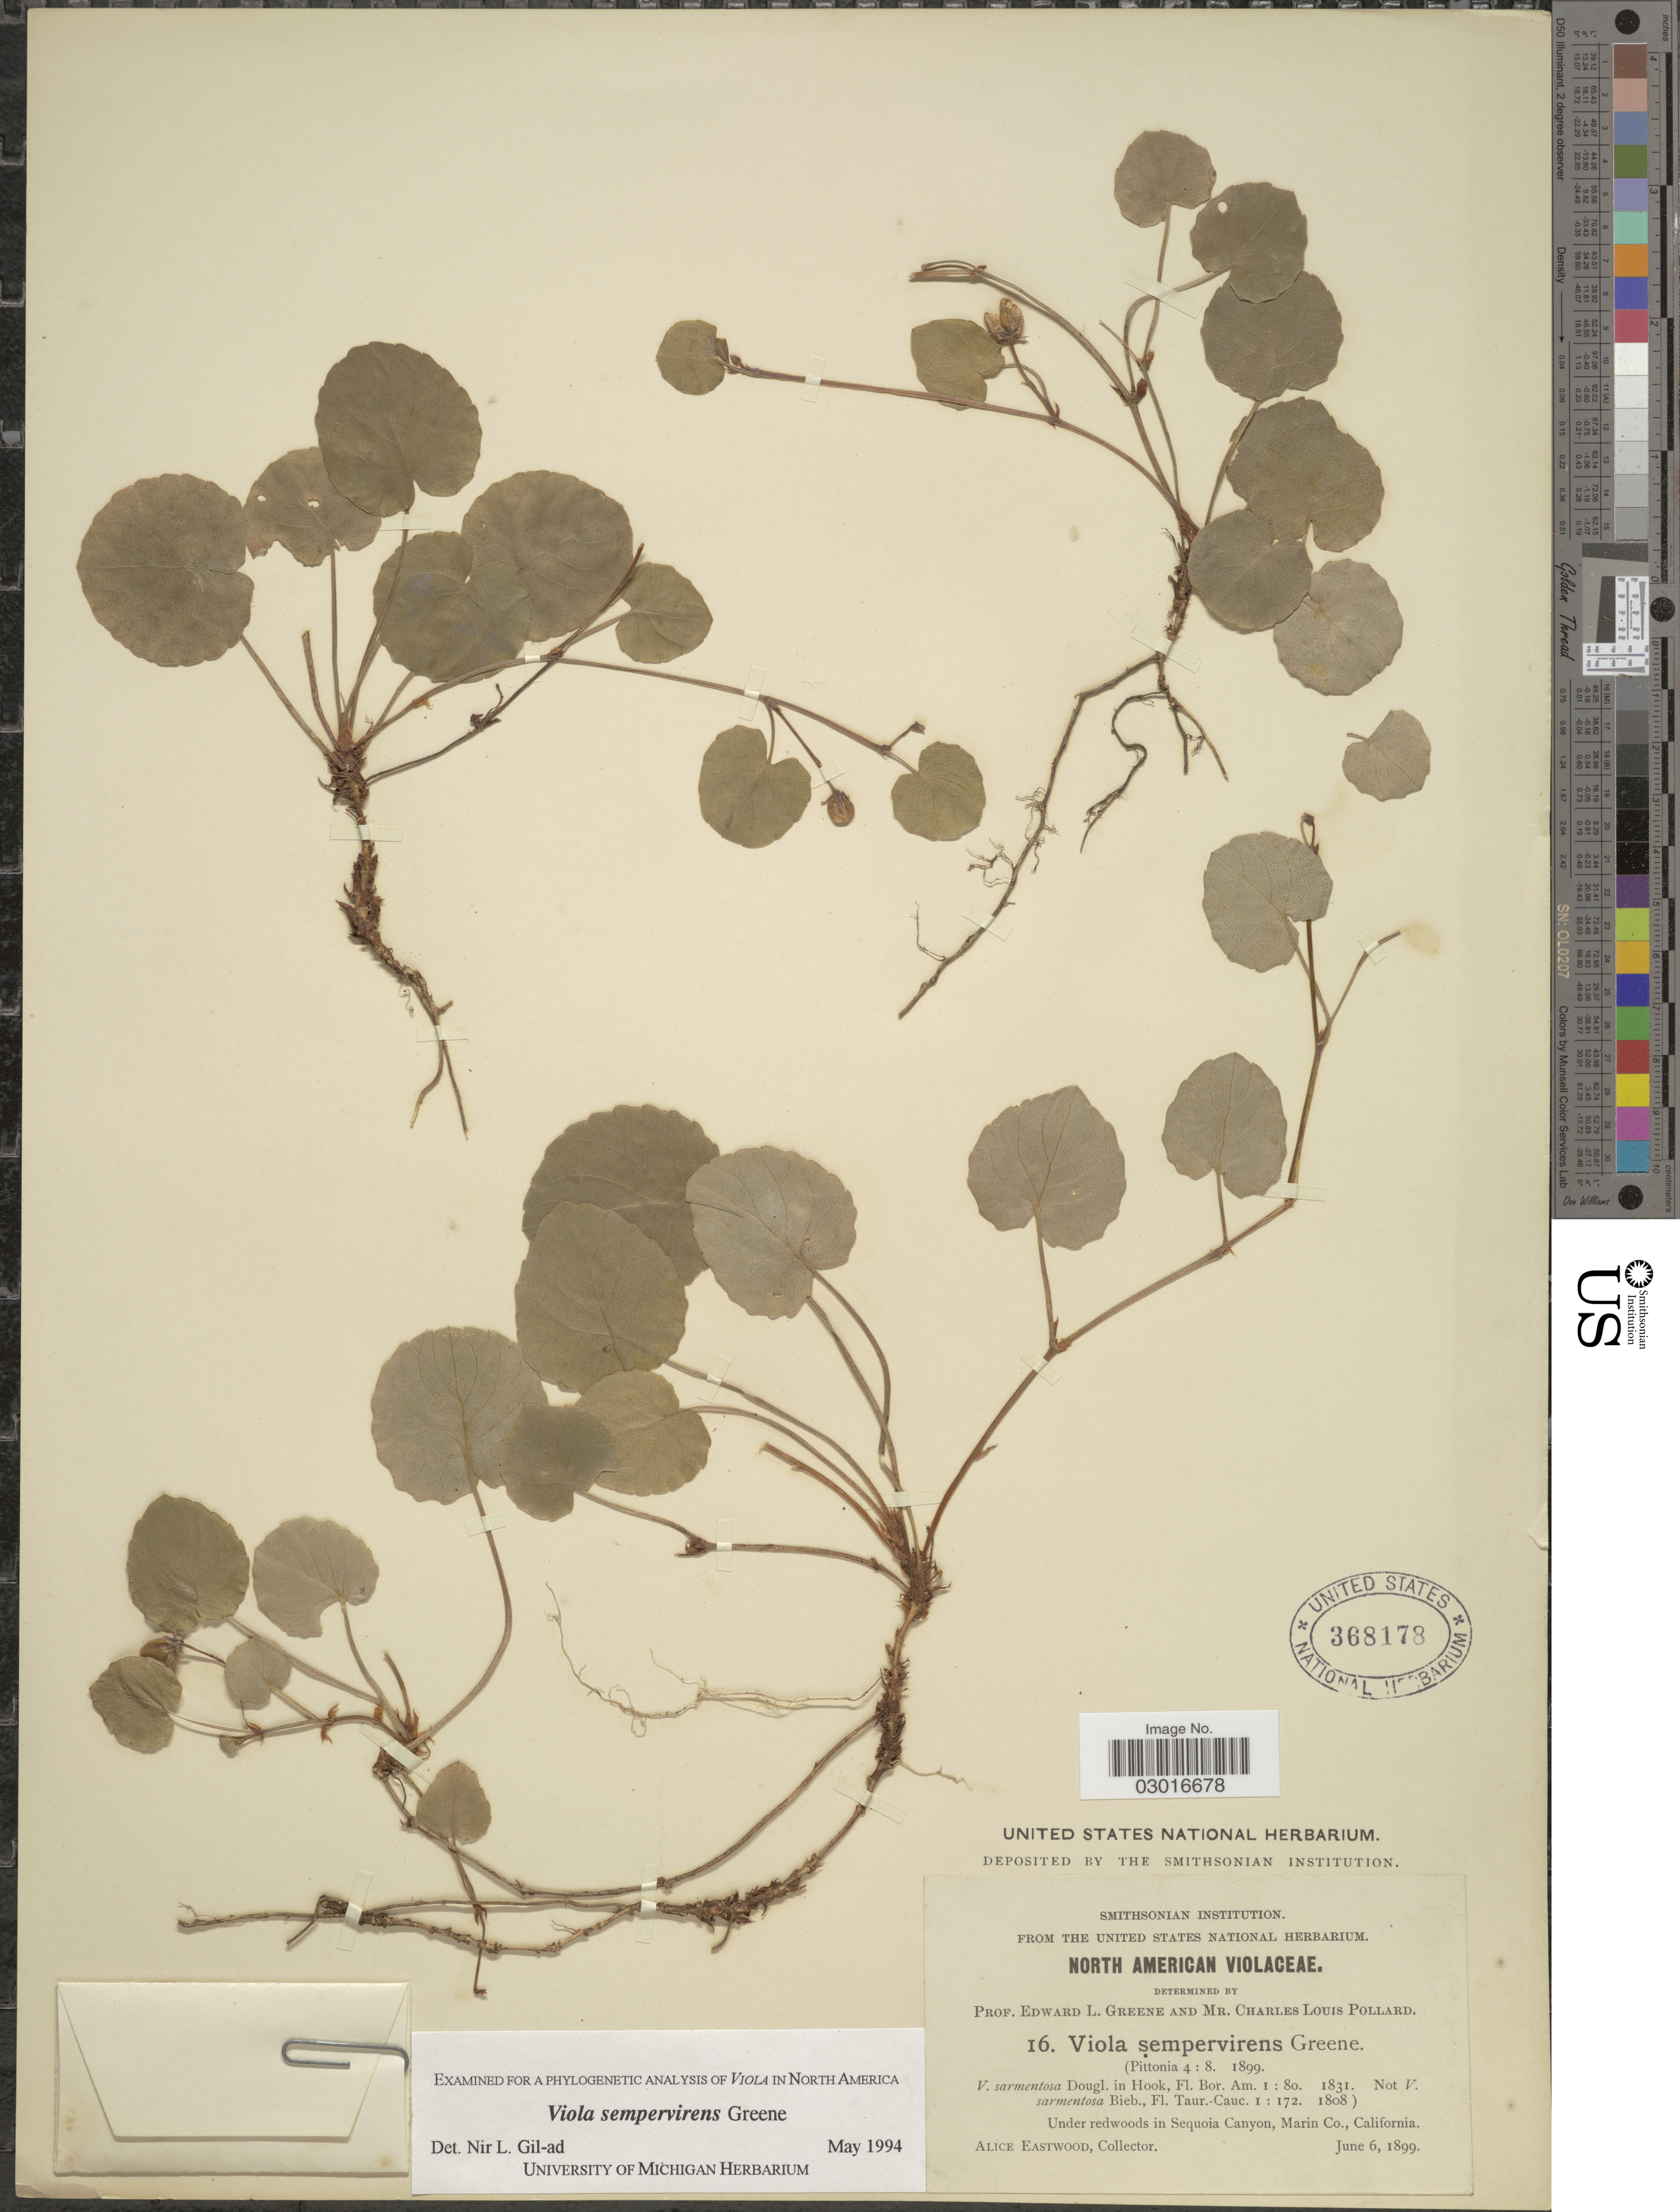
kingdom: Plantae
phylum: Tracheophyta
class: Magnoliopsida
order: Malpighiales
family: Violaceae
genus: Viola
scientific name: Viola sempervirens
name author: Greene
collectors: A. Eastwood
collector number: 16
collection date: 1899-06-06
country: United States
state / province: California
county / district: Marin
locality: In Sequoia Canyon, Marin Co.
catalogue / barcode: US 368178